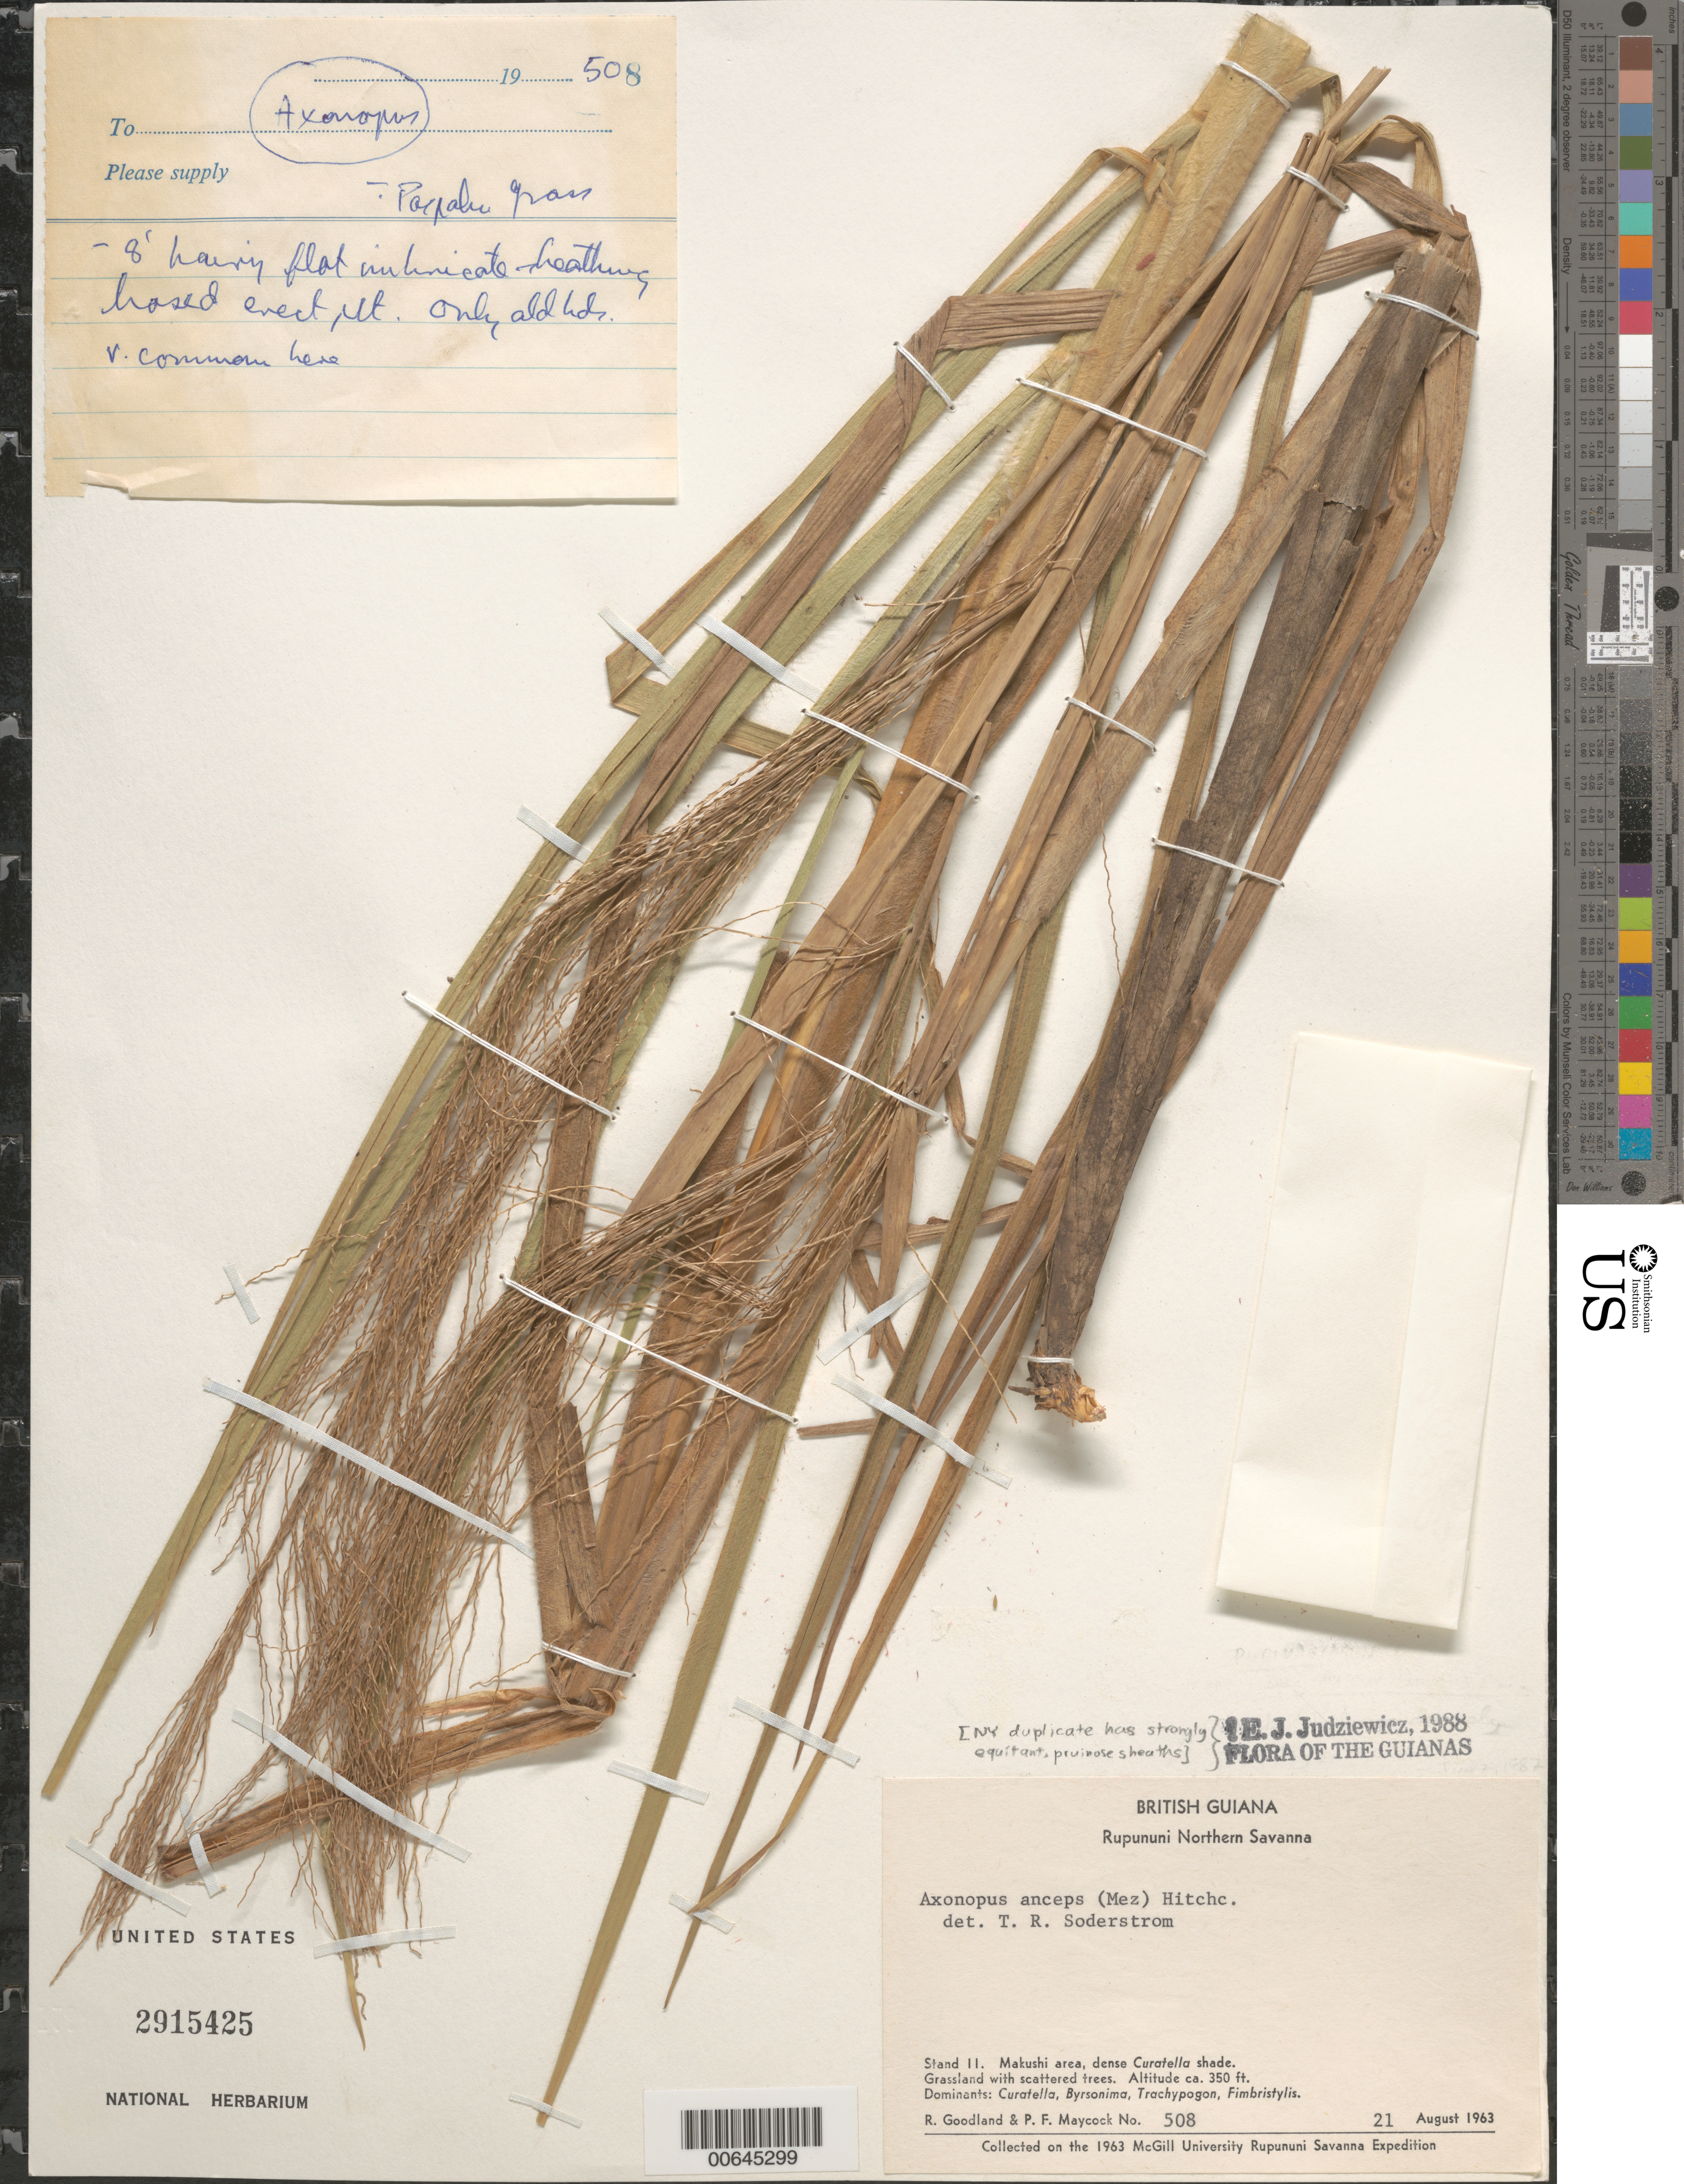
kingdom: Plantae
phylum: Tracheophyta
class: Liliopsida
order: Poales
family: Poaceae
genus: Axonopus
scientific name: Axonopus pubivaginatus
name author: Henr.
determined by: Judziewicz, E. J.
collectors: R. Goodland & P. Maycock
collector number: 508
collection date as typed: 21-Aug-63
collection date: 1963-08-21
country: Guyana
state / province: U. Takutu-U. Essequibo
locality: Rupununi Northern Savanna, Makushi area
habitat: Dense Curatella shade. Dominants: Curatella, Byrsonima, Trachypogon & Fimbristylis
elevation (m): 107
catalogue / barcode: US 2915425